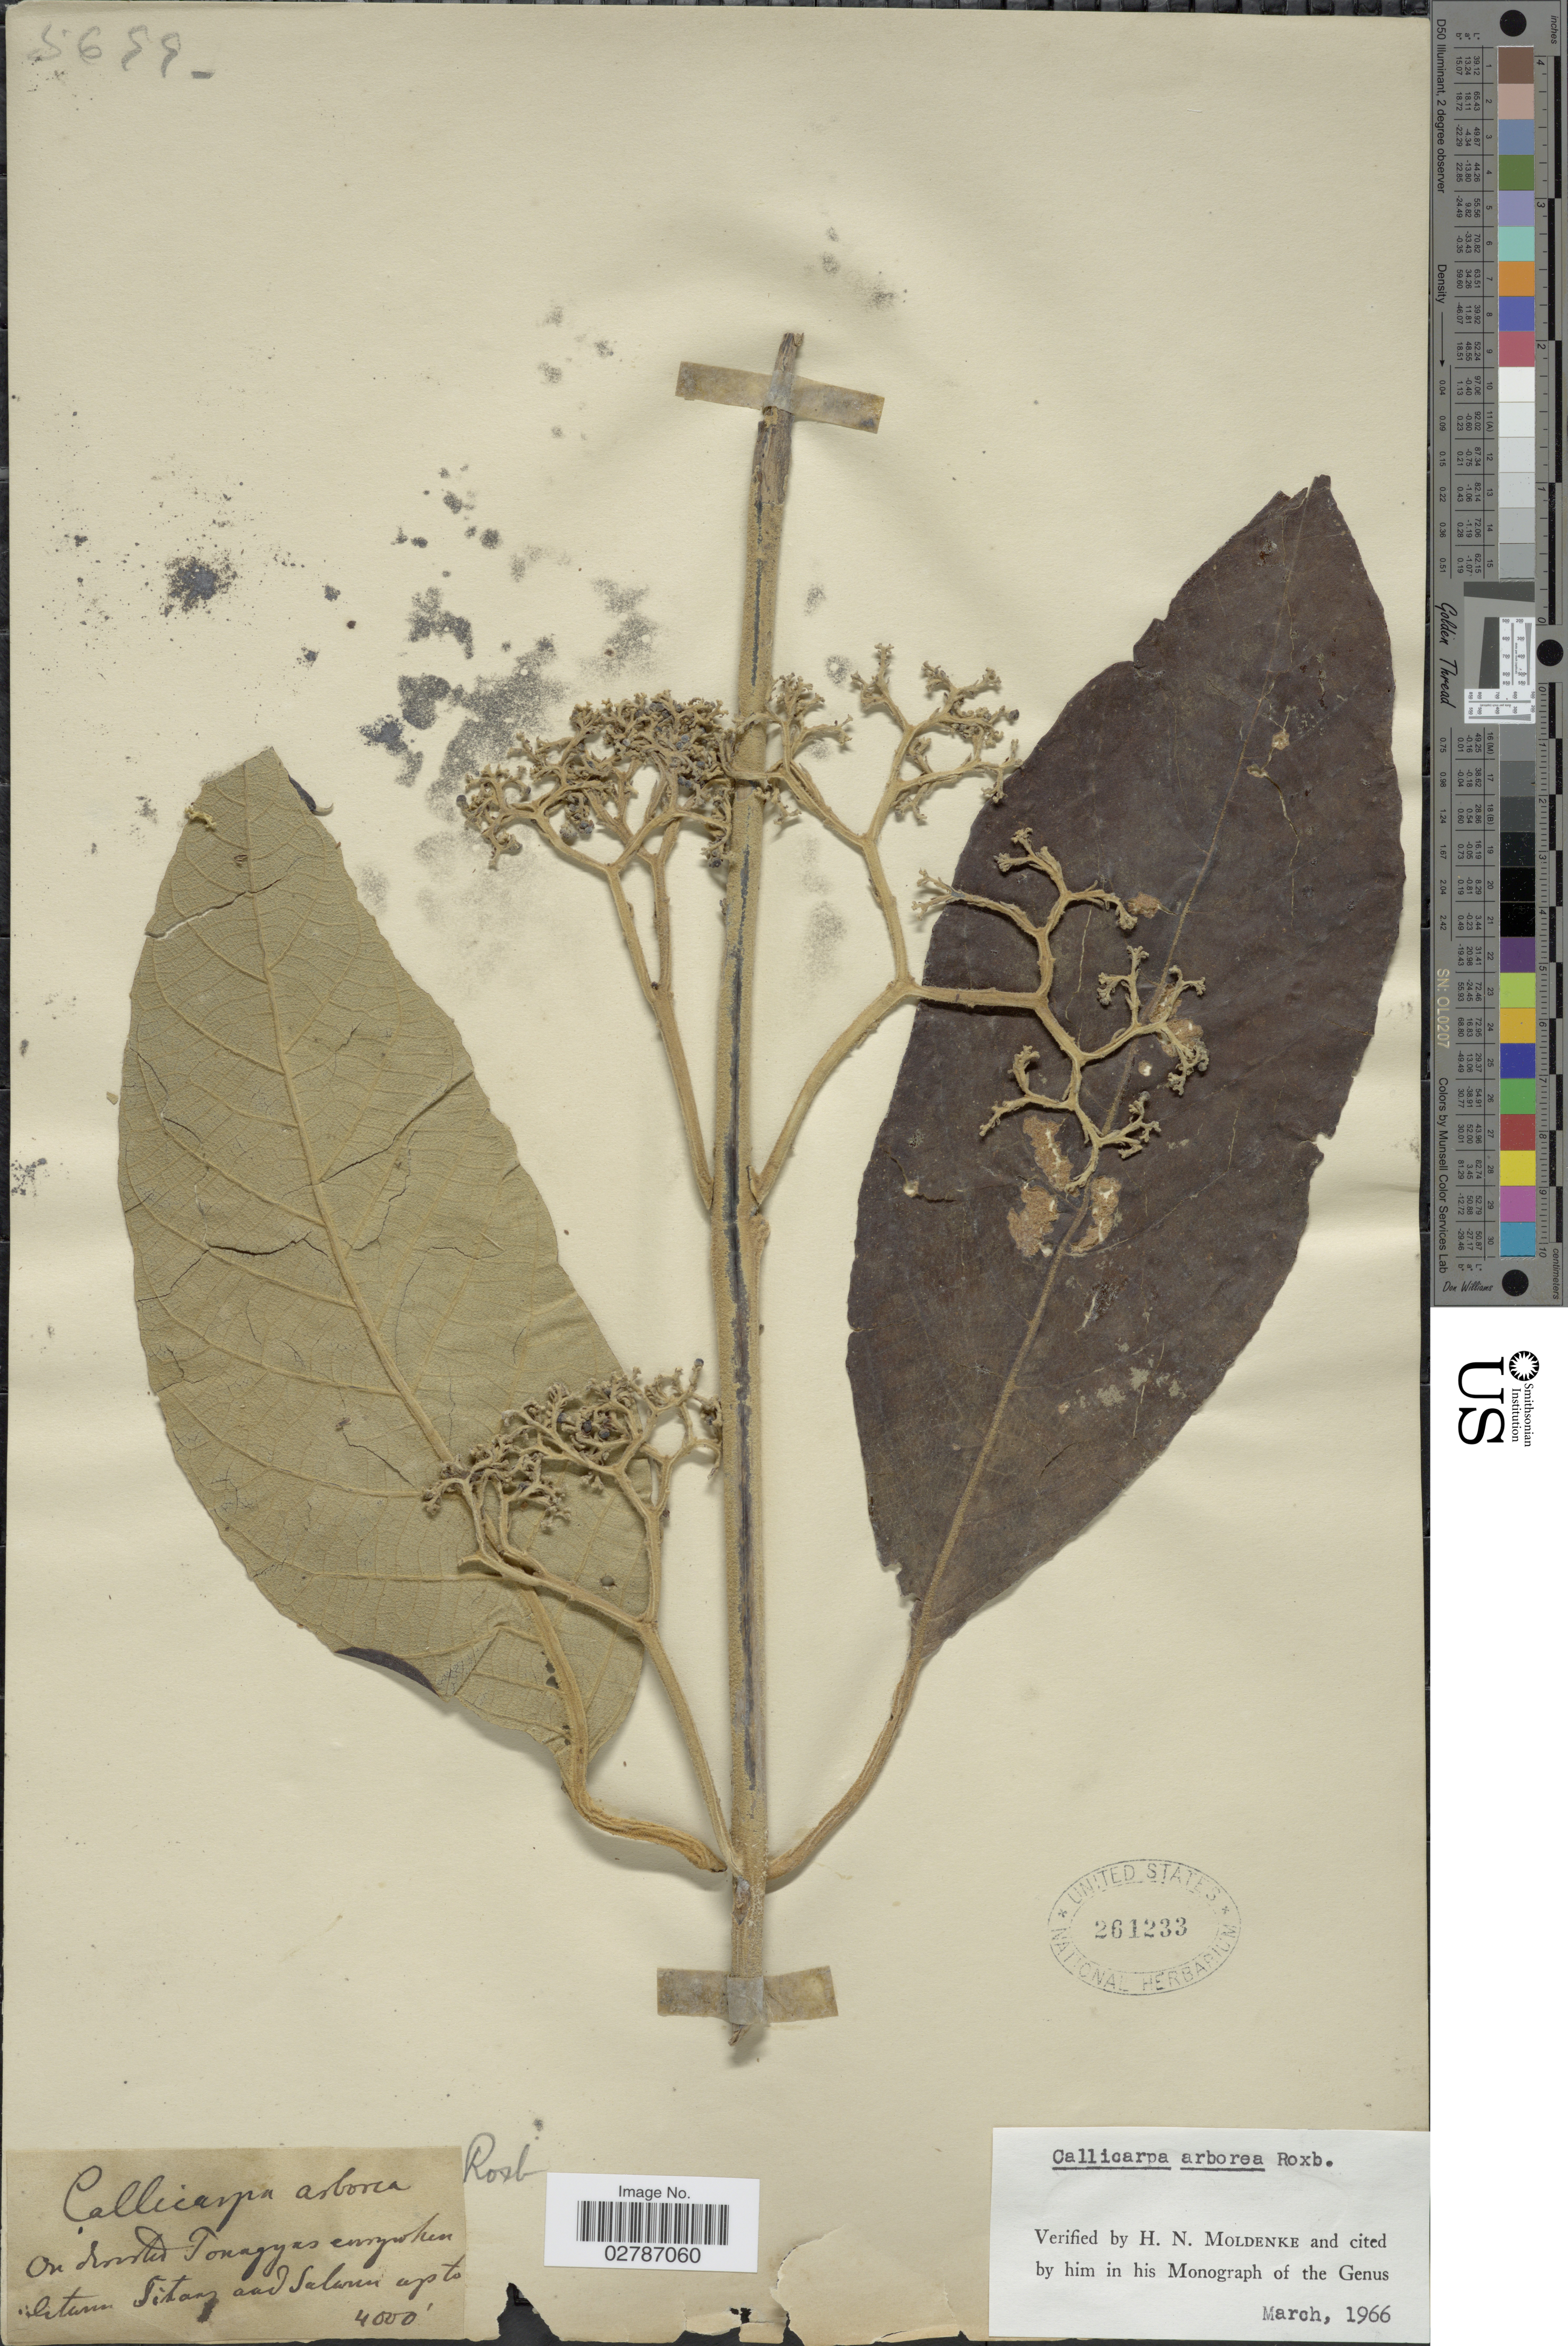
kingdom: Plantae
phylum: Tracheophyta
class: Magnoliopsida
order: Lamiales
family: Lamiaceae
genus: Callicarpa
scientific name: Callicarpa arborea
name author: Roxb.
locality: On doutes Tonagyas emryohem litam Sitanz aad Salamu apto. [interpreted]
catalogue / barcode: US 261233